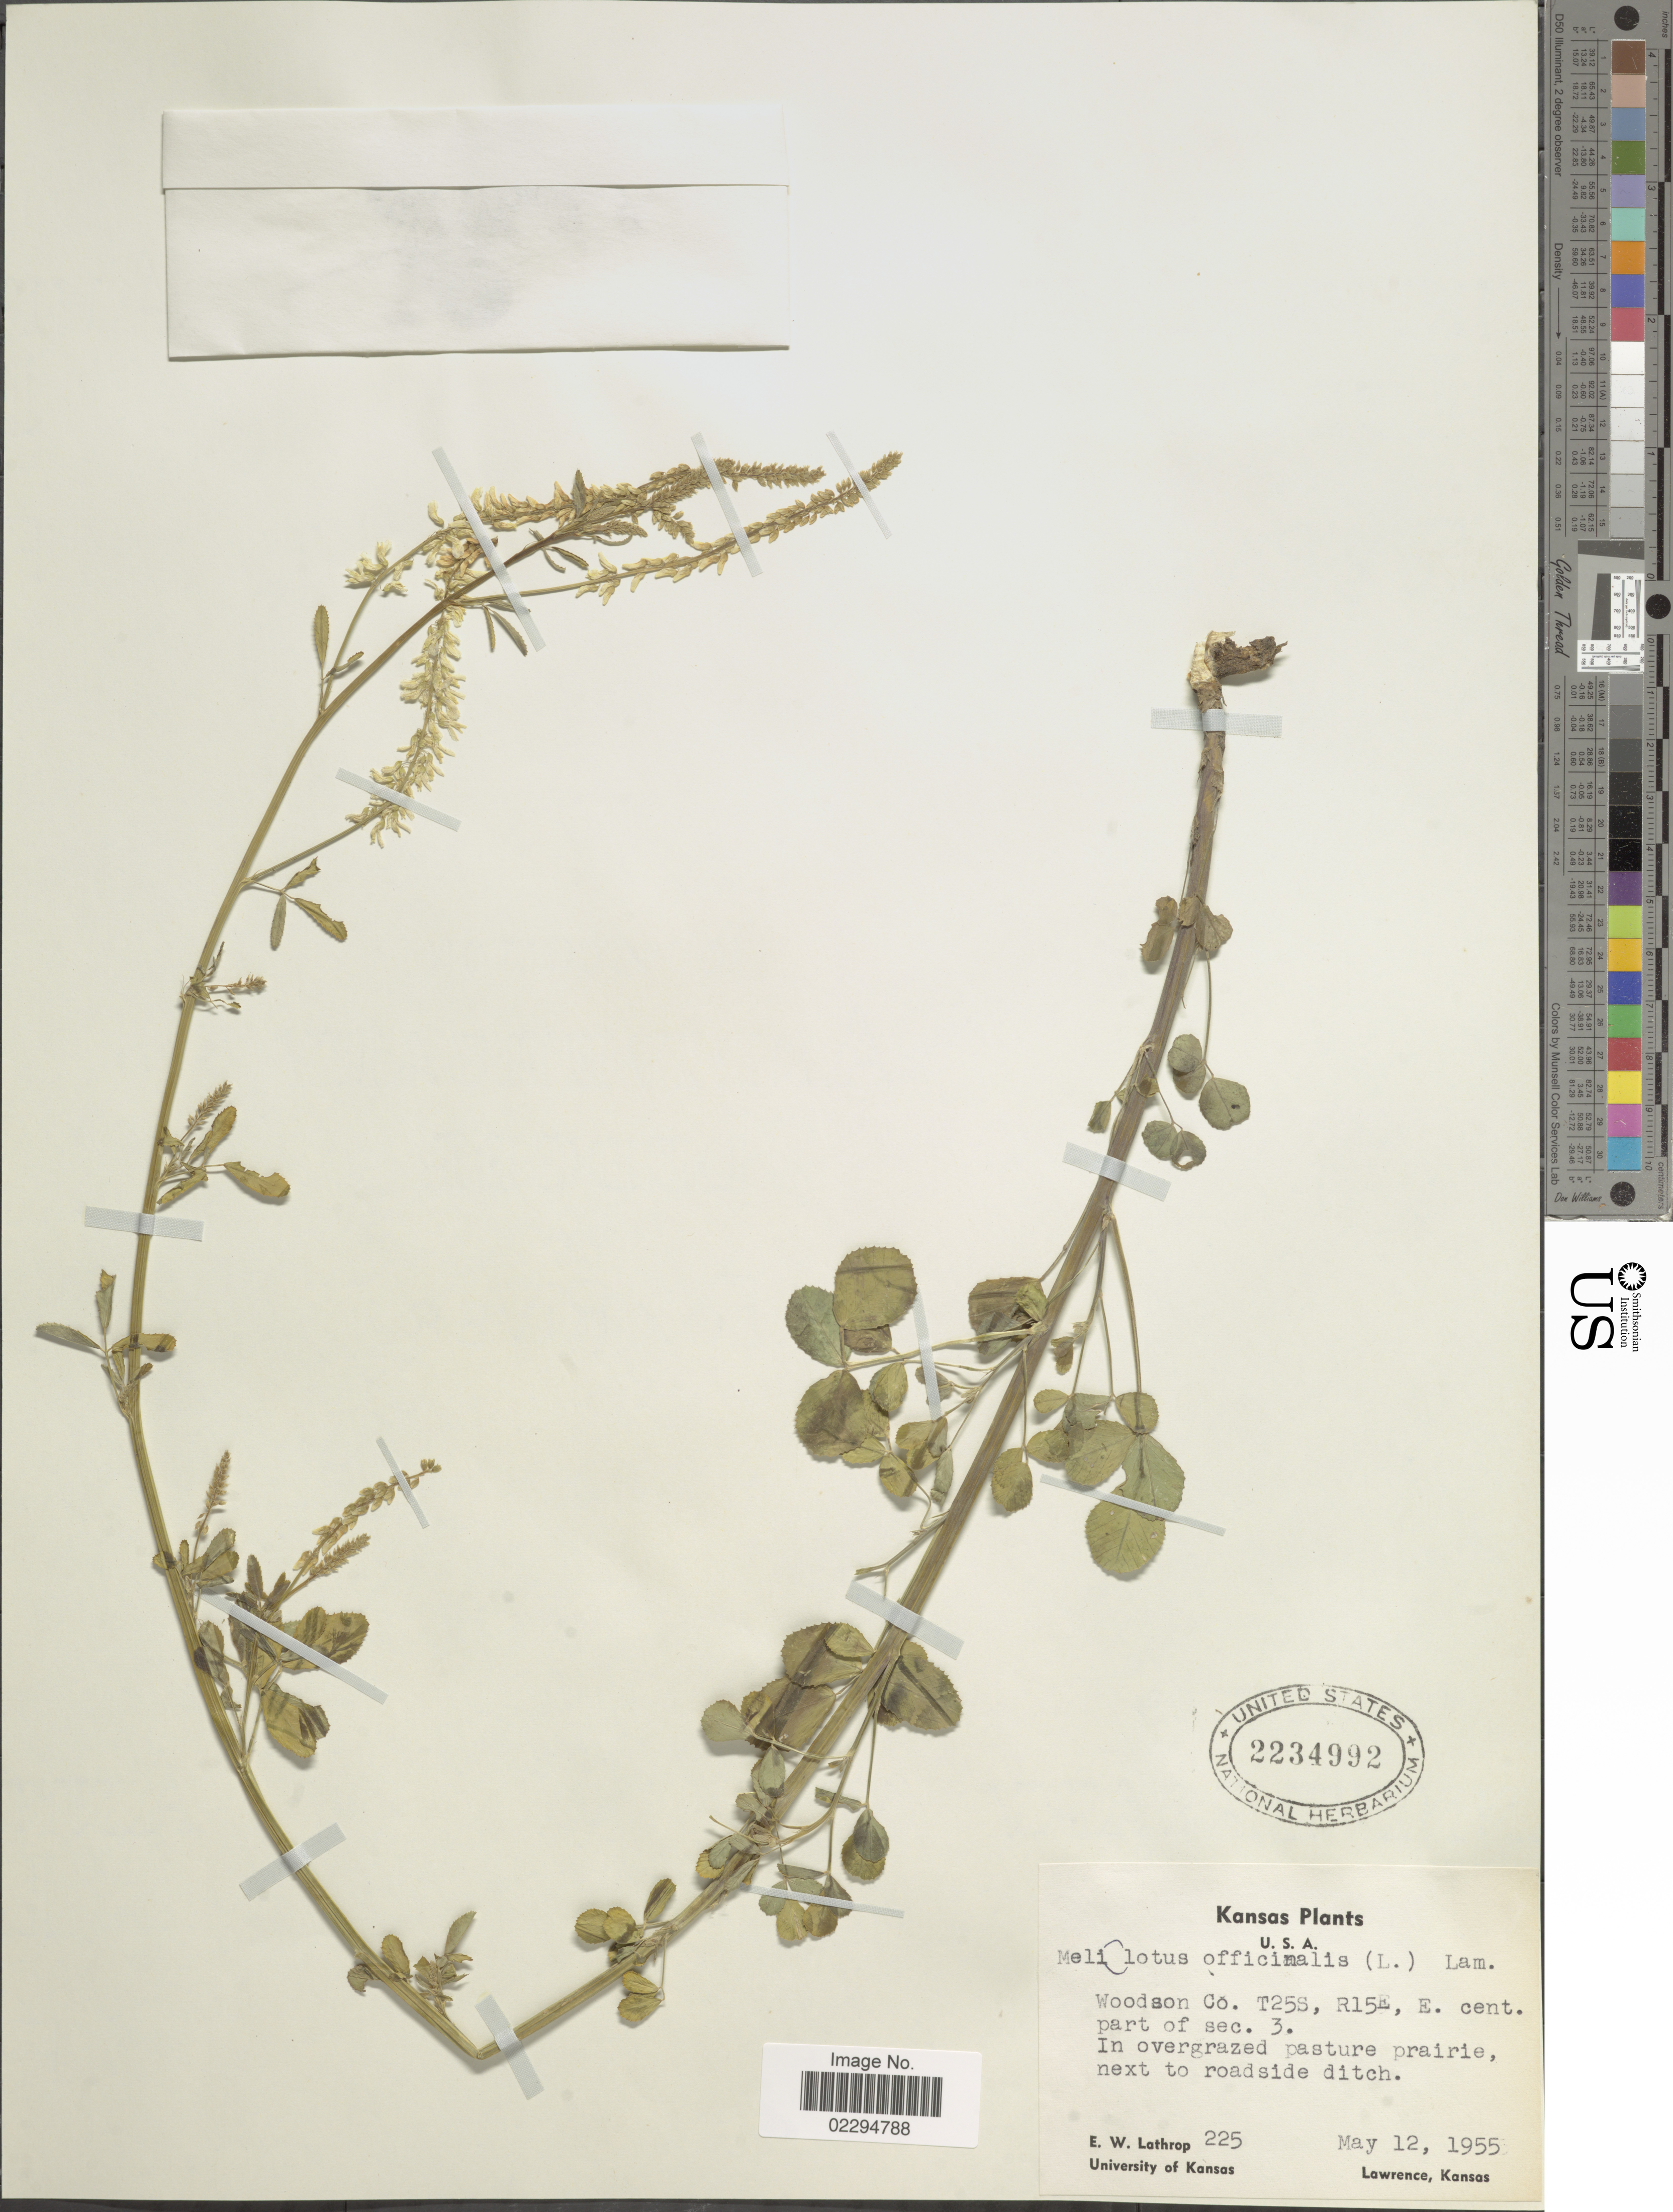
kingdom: Plantae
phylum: Tracheophyta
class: Magnoliopsida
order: Fabales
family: Fabaceae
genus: Melilotus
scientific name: Melilotus officinalis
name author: (L.) Lam.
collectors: E. W. Lathrop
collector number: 225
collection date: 1955-05-12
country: United States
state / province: Kansas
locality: Woodson Co. T25S, R15E, E. cent. part of sec. 3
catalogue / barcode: US 2234992